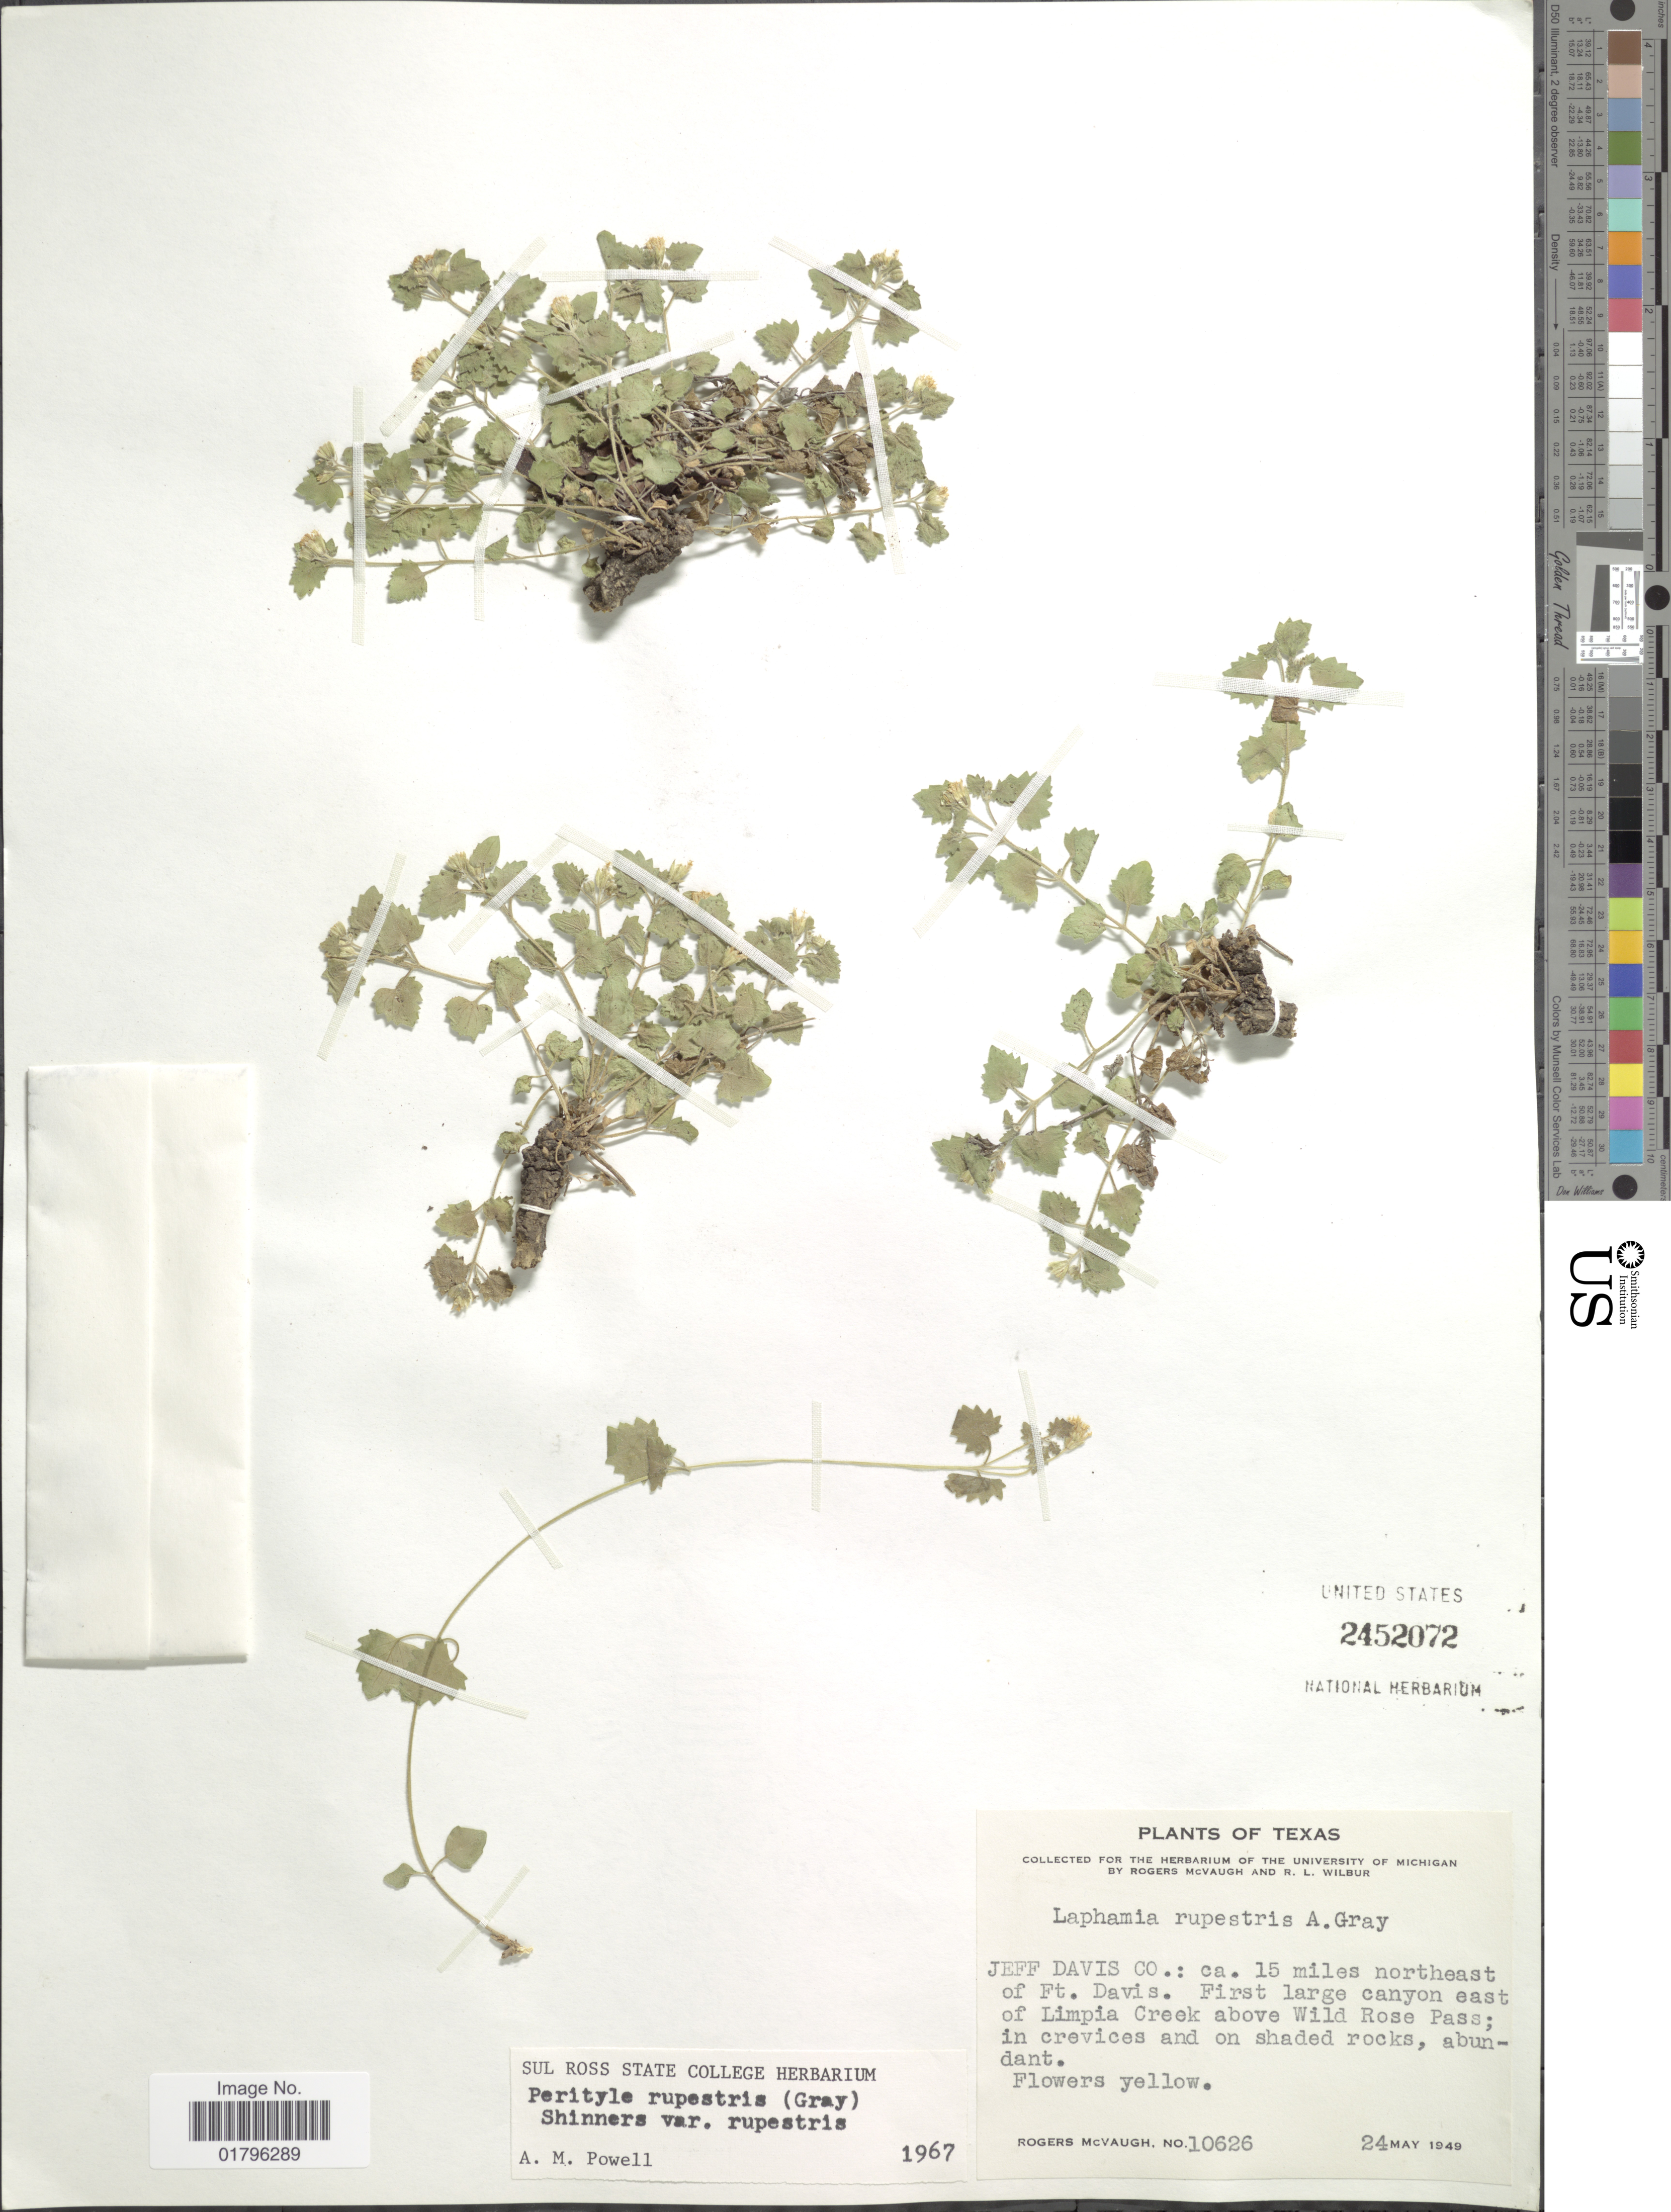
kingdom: Plantae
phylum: Tracheophyta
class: Magnoliopsida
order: Asterales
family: Asteraceae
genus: Perityle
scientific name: Perityle rupestris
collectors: R. McVaugh & R. L. Wilbur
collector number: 10626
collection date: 1949-05-24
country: United States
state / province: Texas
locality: Jeff Davis Co., ca 15 miles northeast of Ft. Davis, fisrt large canyon east of Limpia Creek above Wild Rose Pass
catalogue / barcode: US 2452072